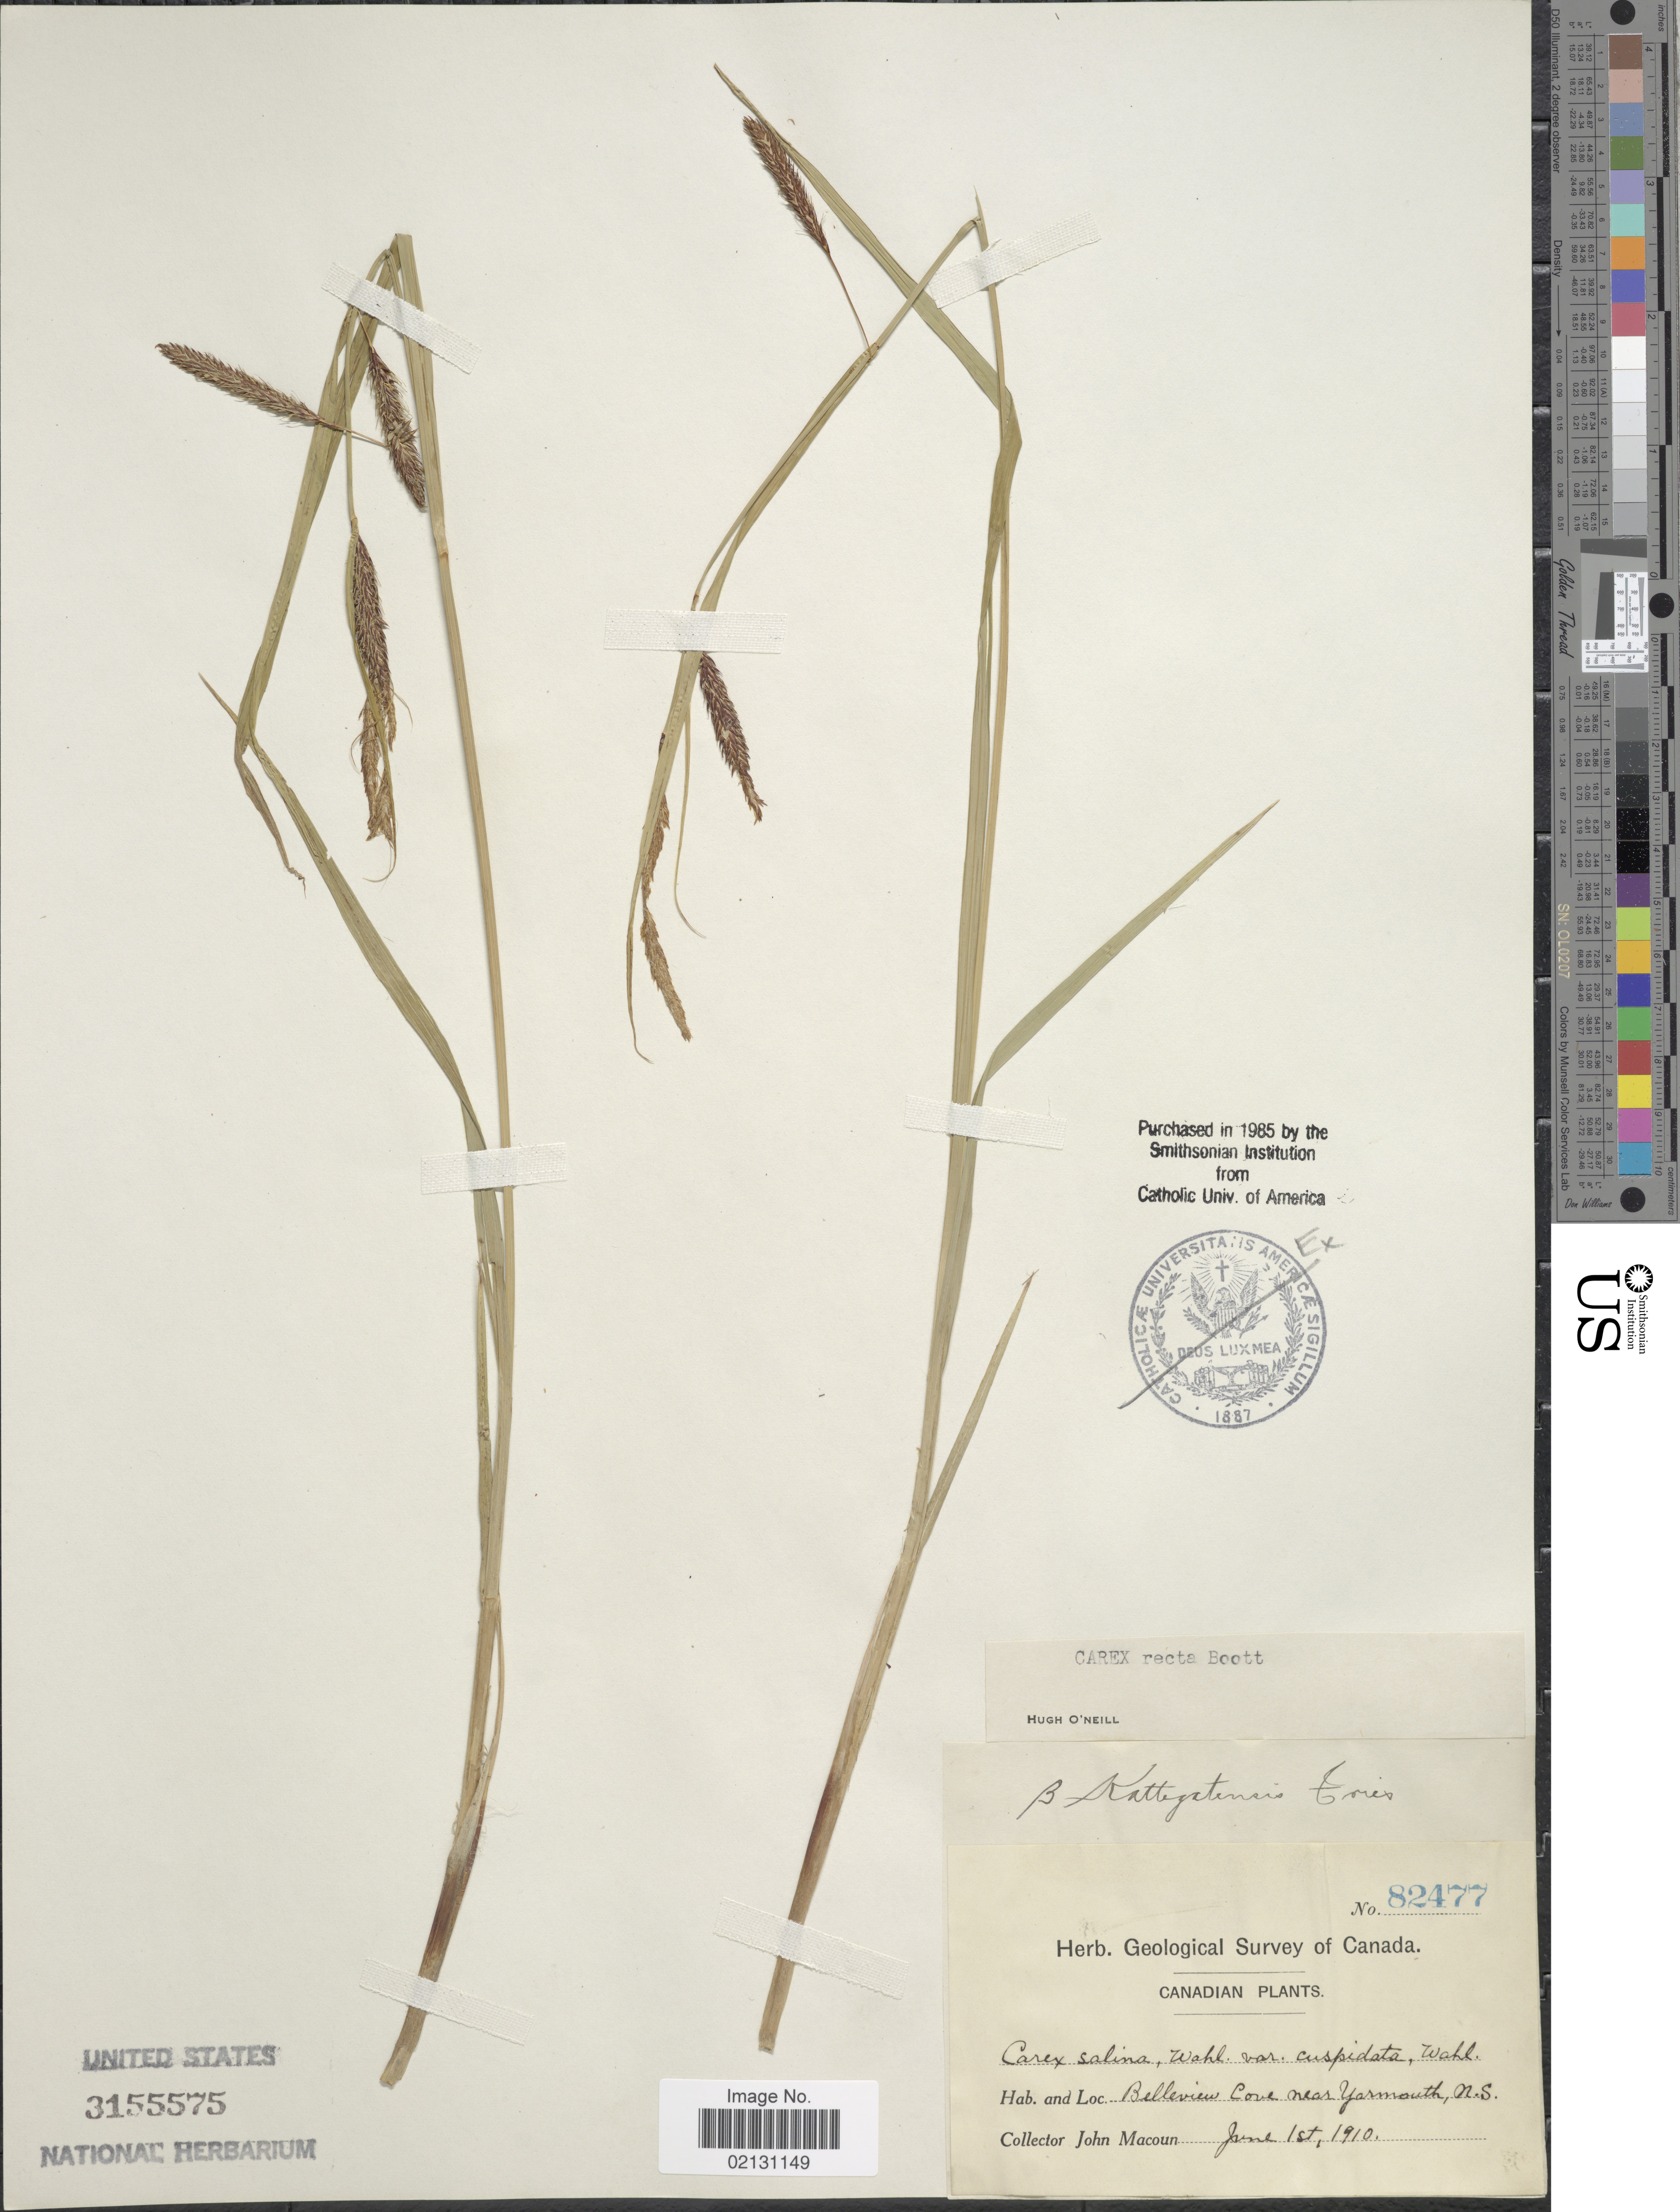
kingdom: Plantae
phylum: Tracheophyta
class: Liliopsida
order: Poales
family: Cyperaceae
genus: Carex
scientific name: Carex recta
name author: Boott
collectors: J. Macoun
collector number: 82477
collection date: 1910-06-01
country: Canada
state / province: Nova Scotia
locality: Belleview Cove near Yarmouth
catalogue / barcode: US 3155575